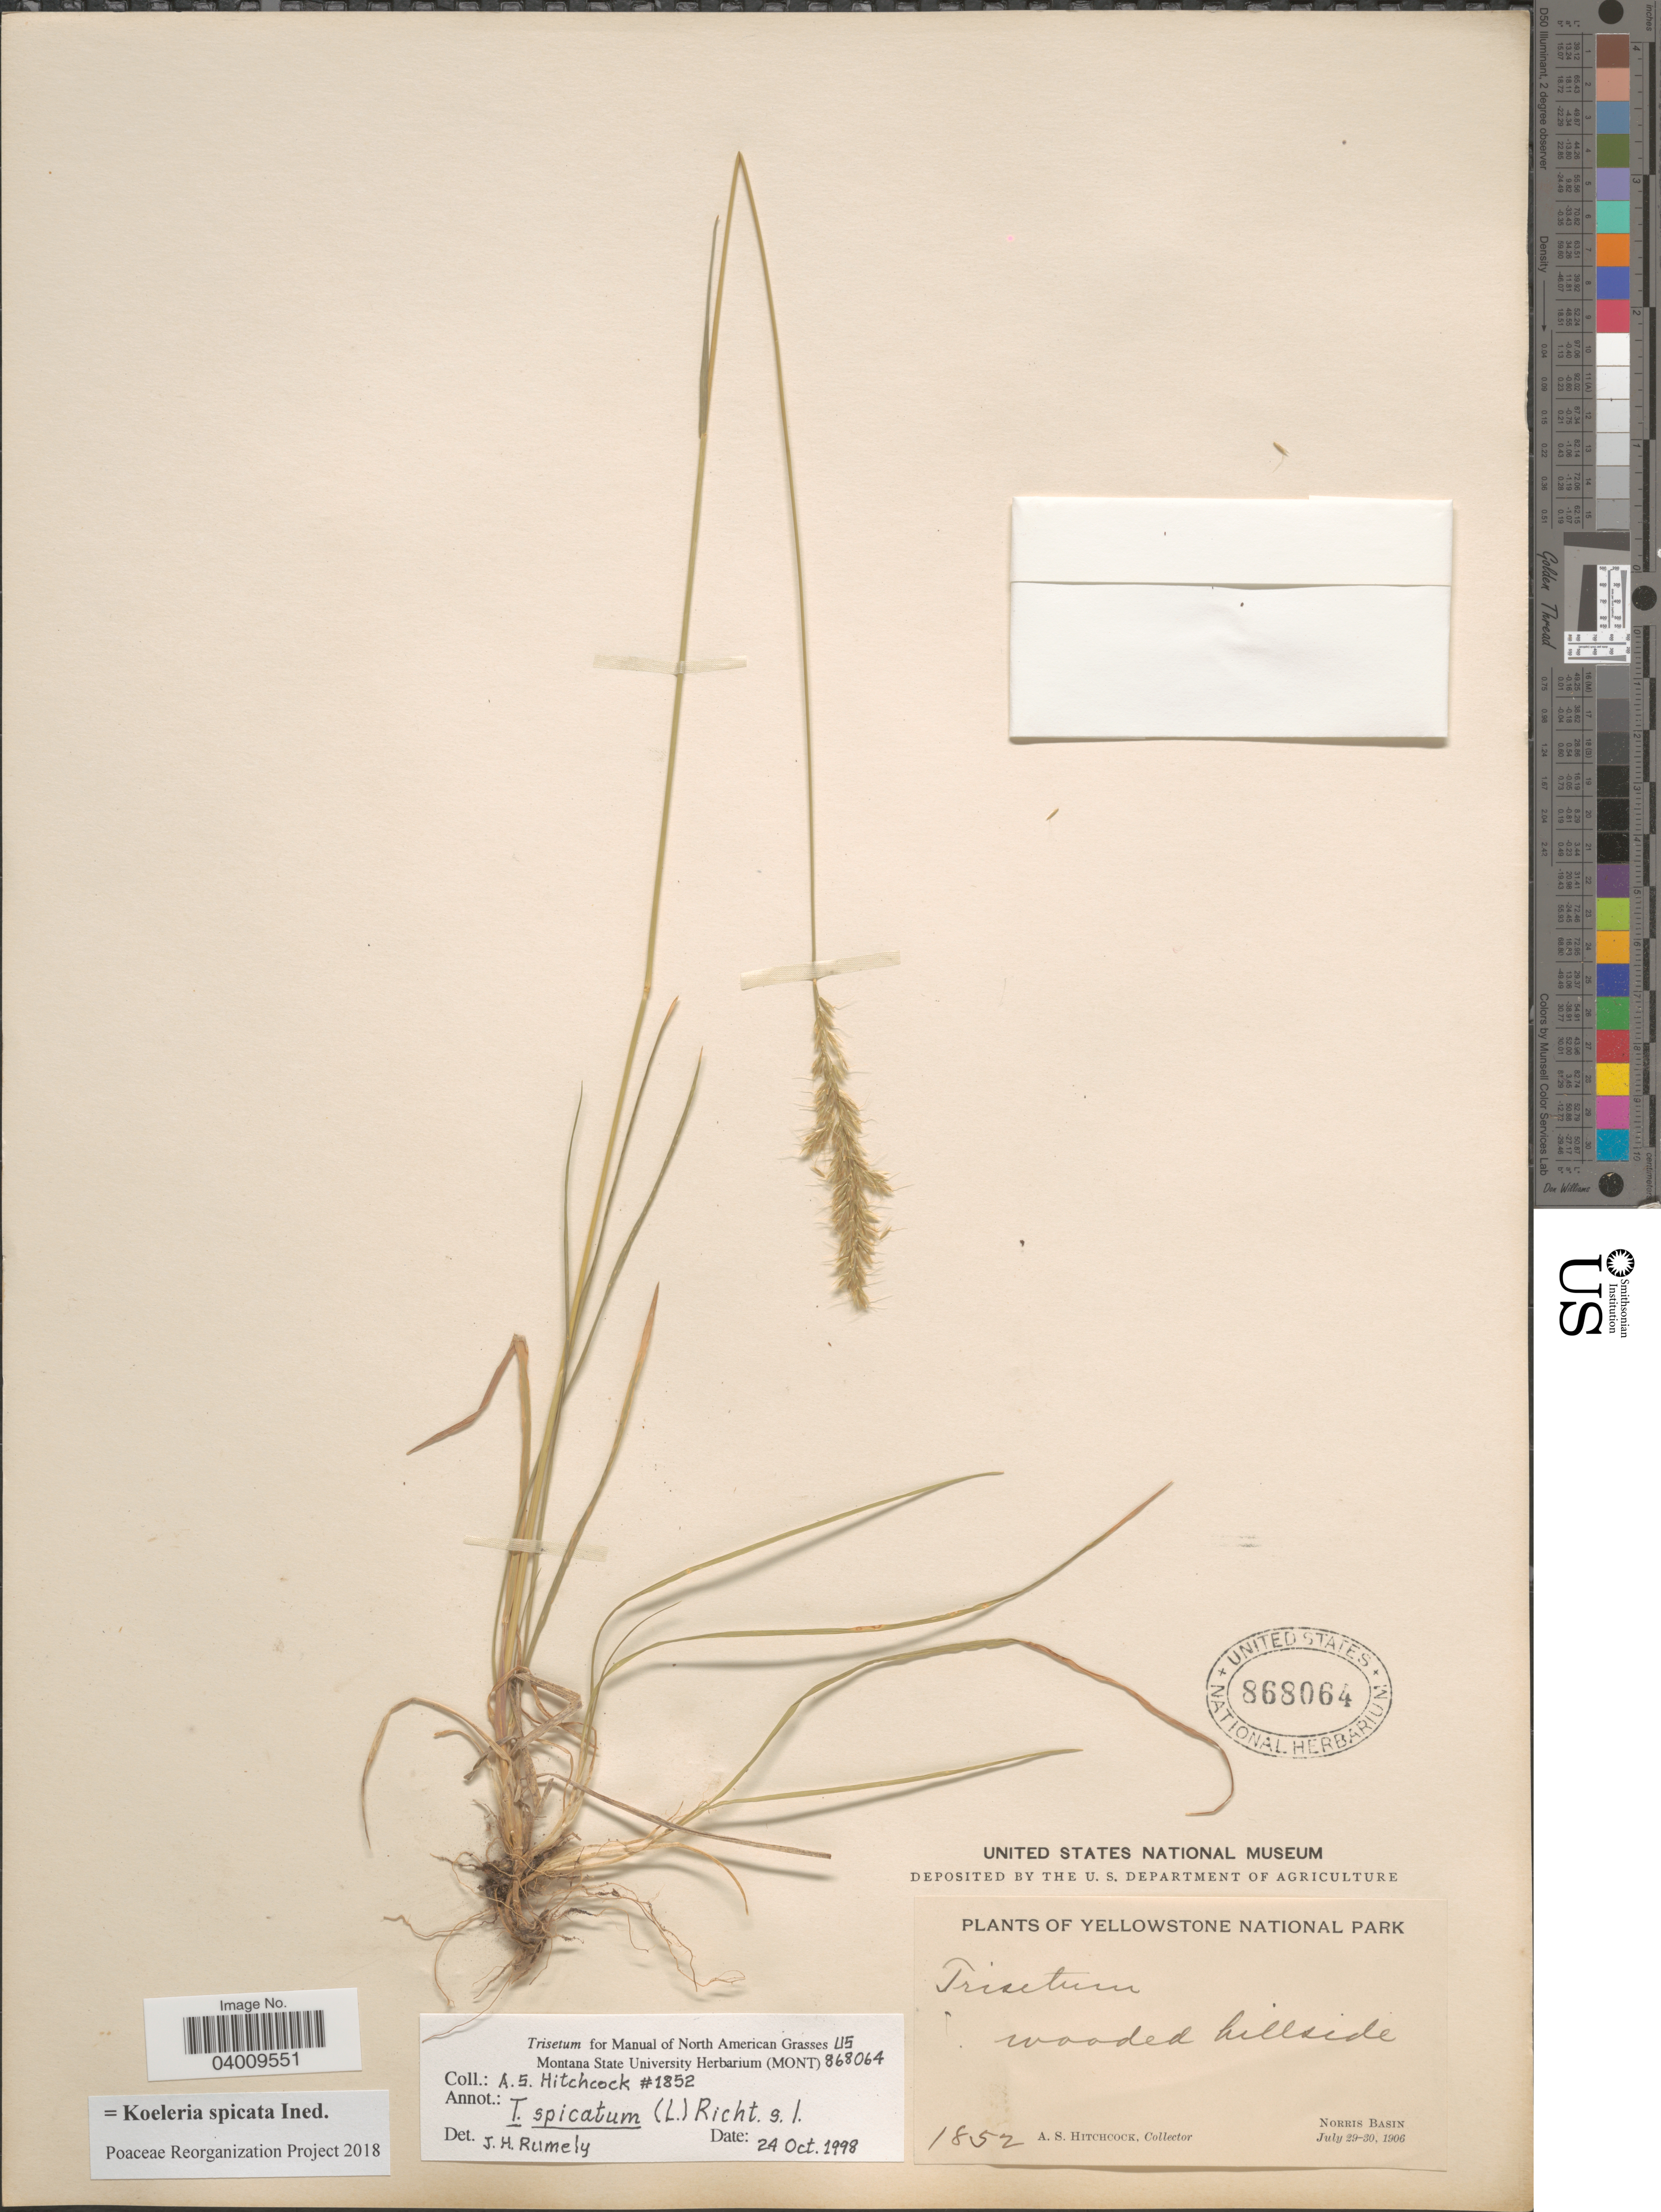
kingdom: Plantae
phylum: Tracheophyta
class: Liliopsida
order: Poales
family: Poaceae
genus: Koeleria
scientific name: Koeleria spicata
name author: (L.) Barberá et al.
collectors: A. S. Hitchcock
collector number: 1852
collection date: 1906-07-29/1906-07-30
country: United States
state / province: Wyoming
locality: Yellowstone National Park. Norris Basin.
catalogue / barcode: US 868064